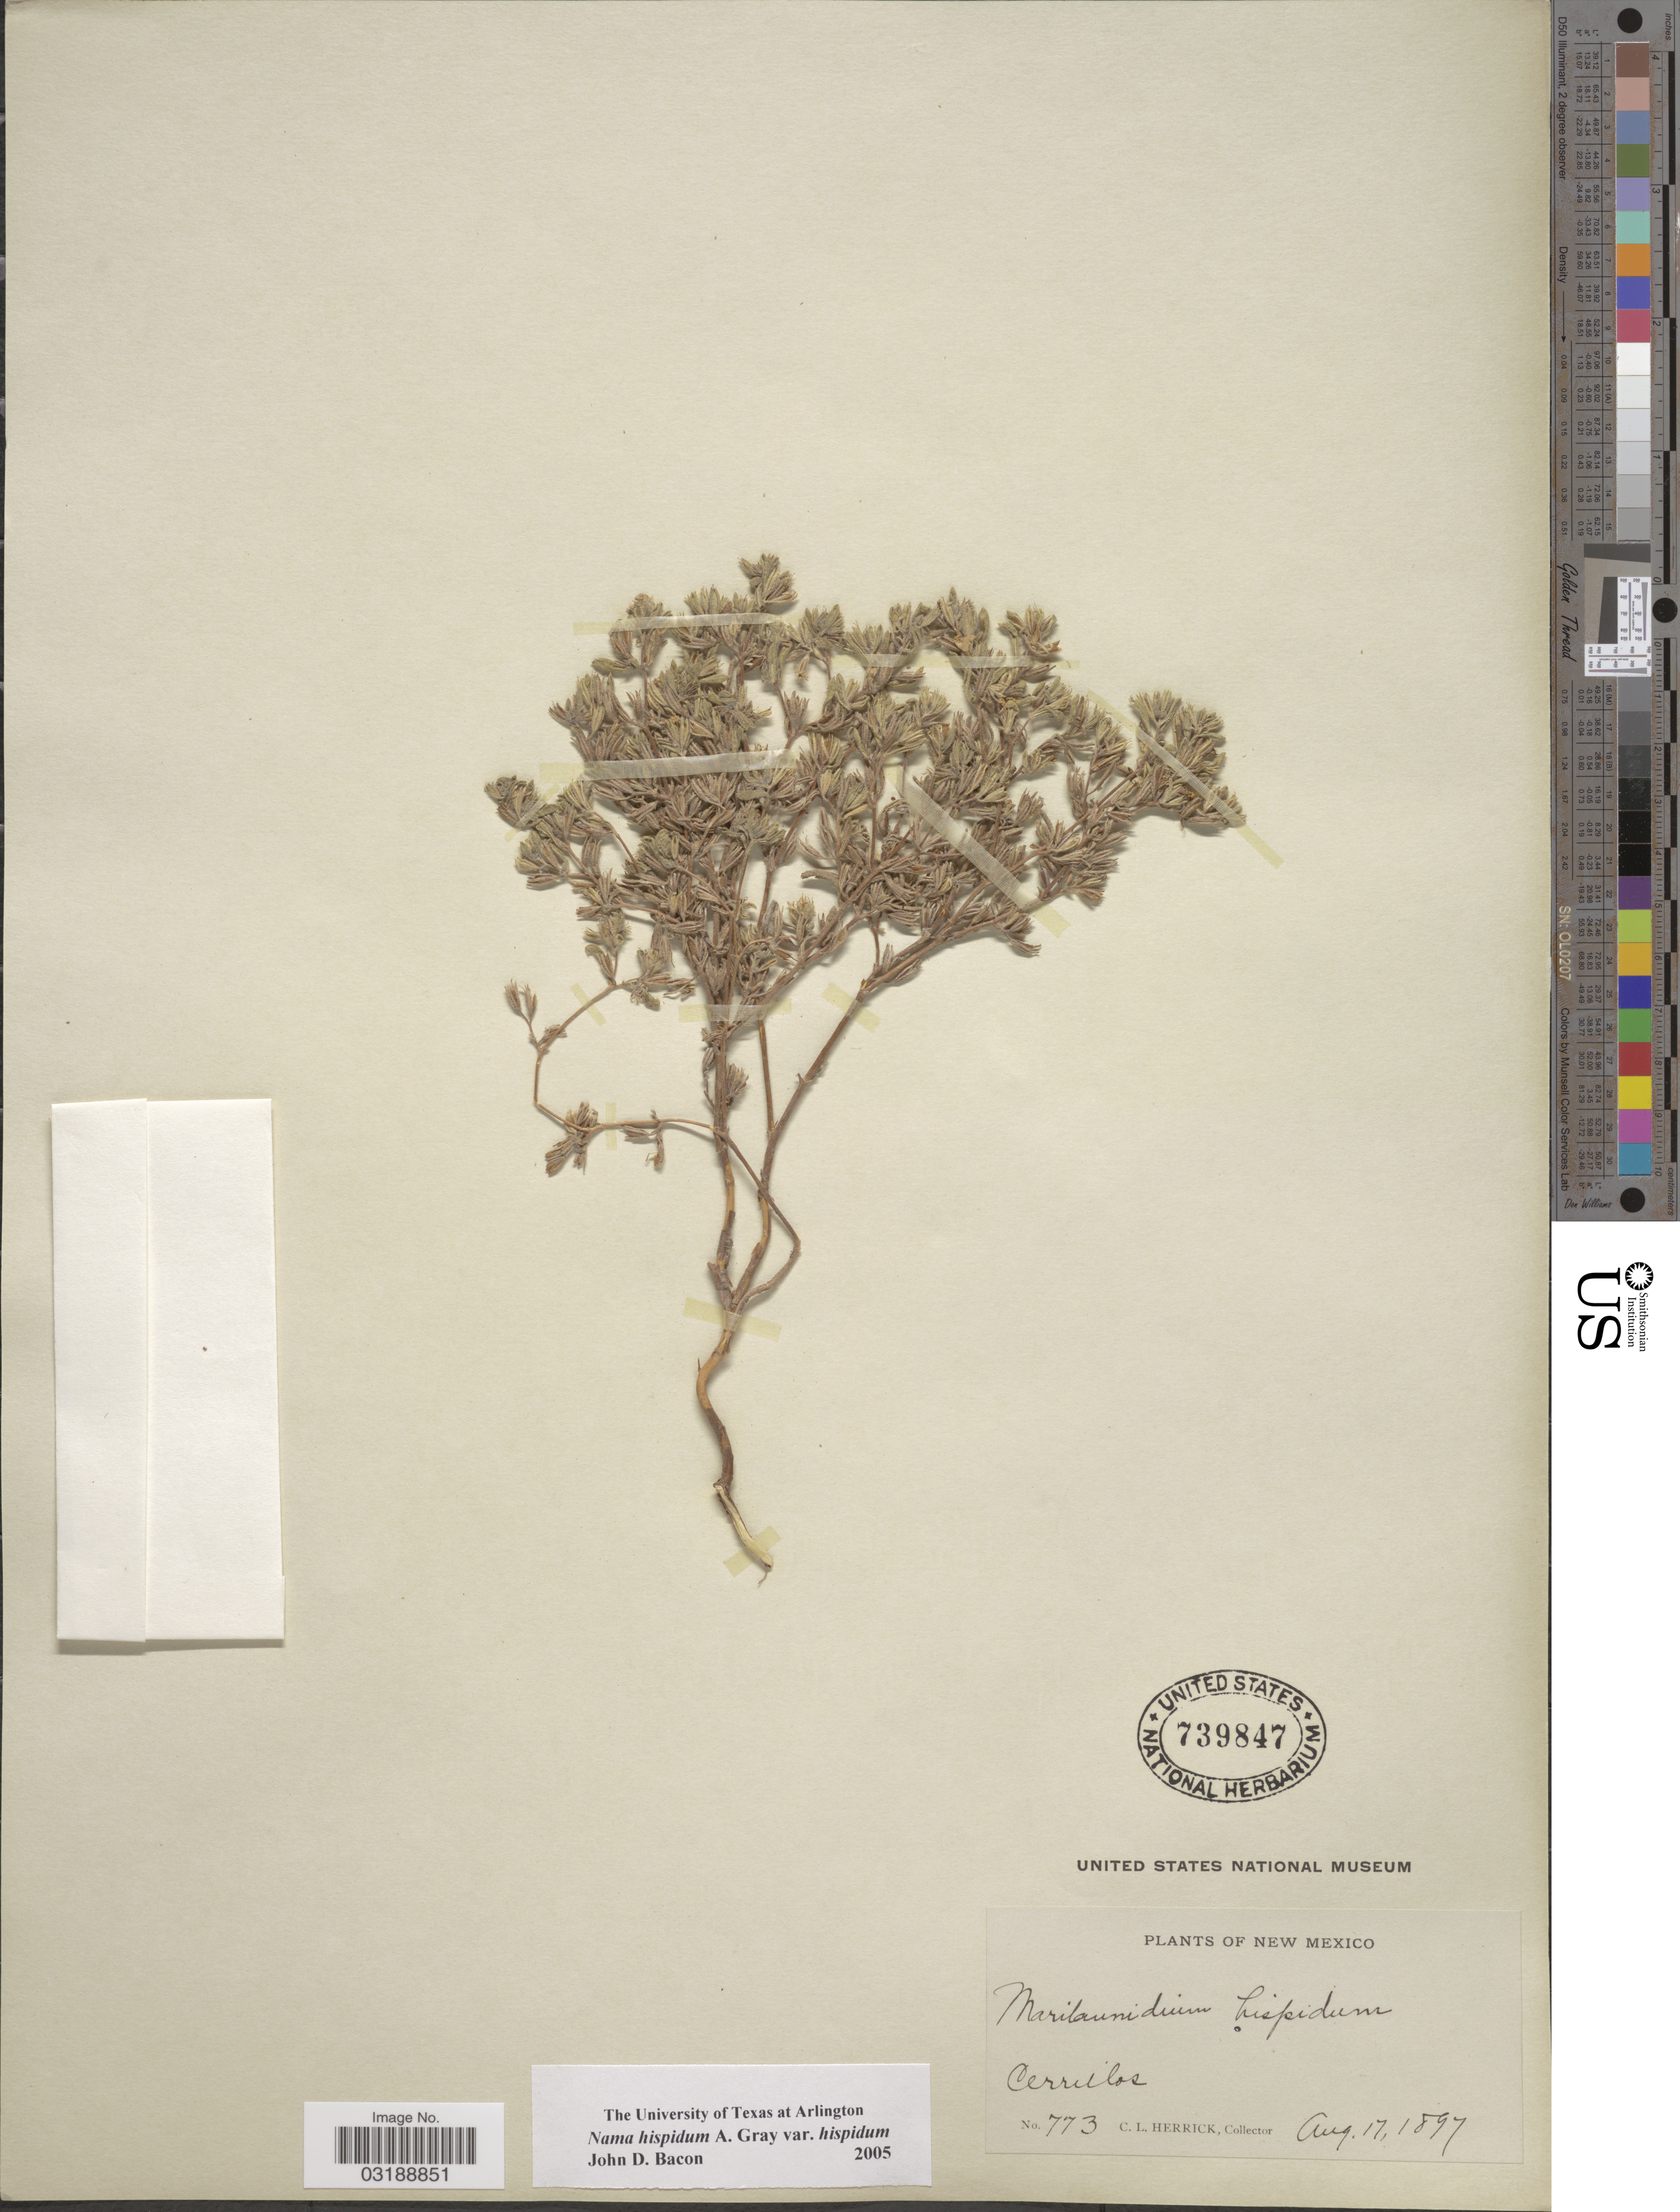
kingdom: Plantae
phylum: Tracheophyta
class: Magnoliopsida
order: Boraginales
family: Namaceae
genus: Nama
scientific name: Nama hispida var. hispida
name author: A. Gray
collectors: C. Herrick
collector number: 773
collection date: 1897-08-17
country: United States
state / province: New Mexico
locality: Cerrillos.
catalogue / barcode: US 739847